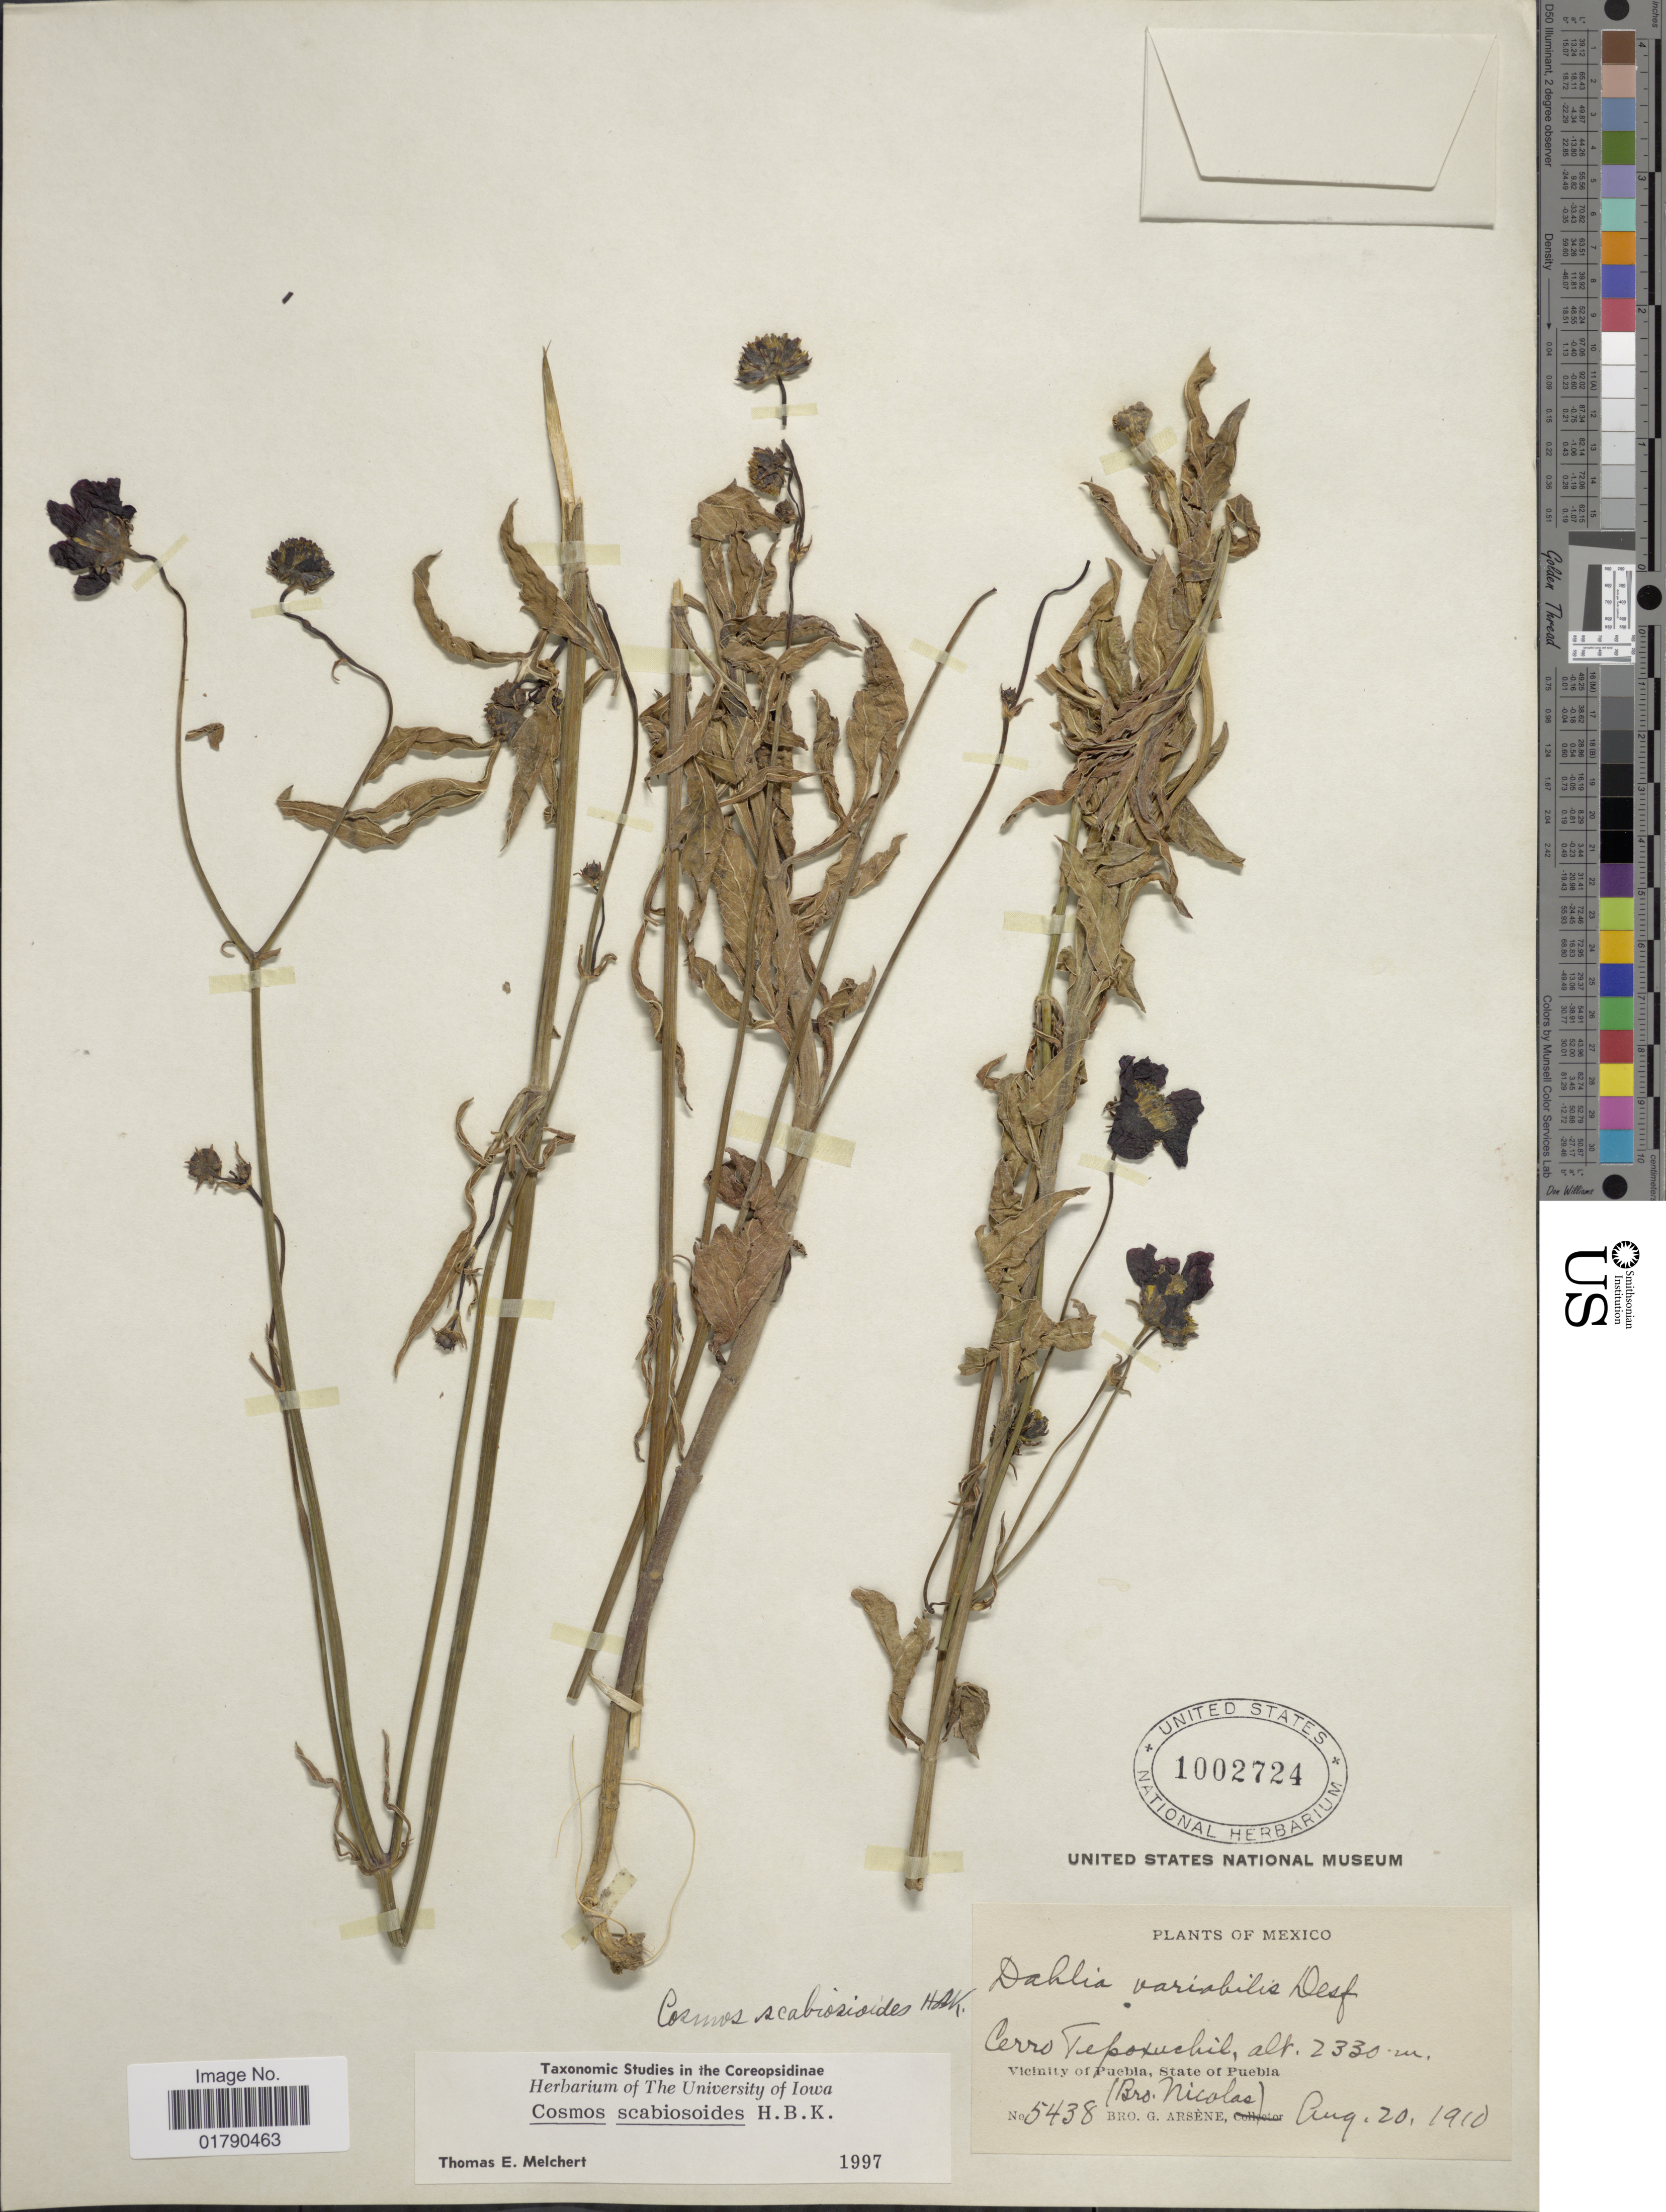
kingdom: Plantae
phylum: Tracheophyta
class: Magnoliopsida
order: Asterales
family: Asteraceae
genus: Cosmos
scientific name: Cosmos scabiosoides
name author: Kunth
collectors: B. Nicolas & Bro. G. Arsène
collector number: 5438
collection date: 1910-08-20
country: Mexico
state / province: Puebla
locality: Cerro Tepoxuchil, Vicinity of Puebla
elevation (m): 2330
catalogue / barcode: US 1002724